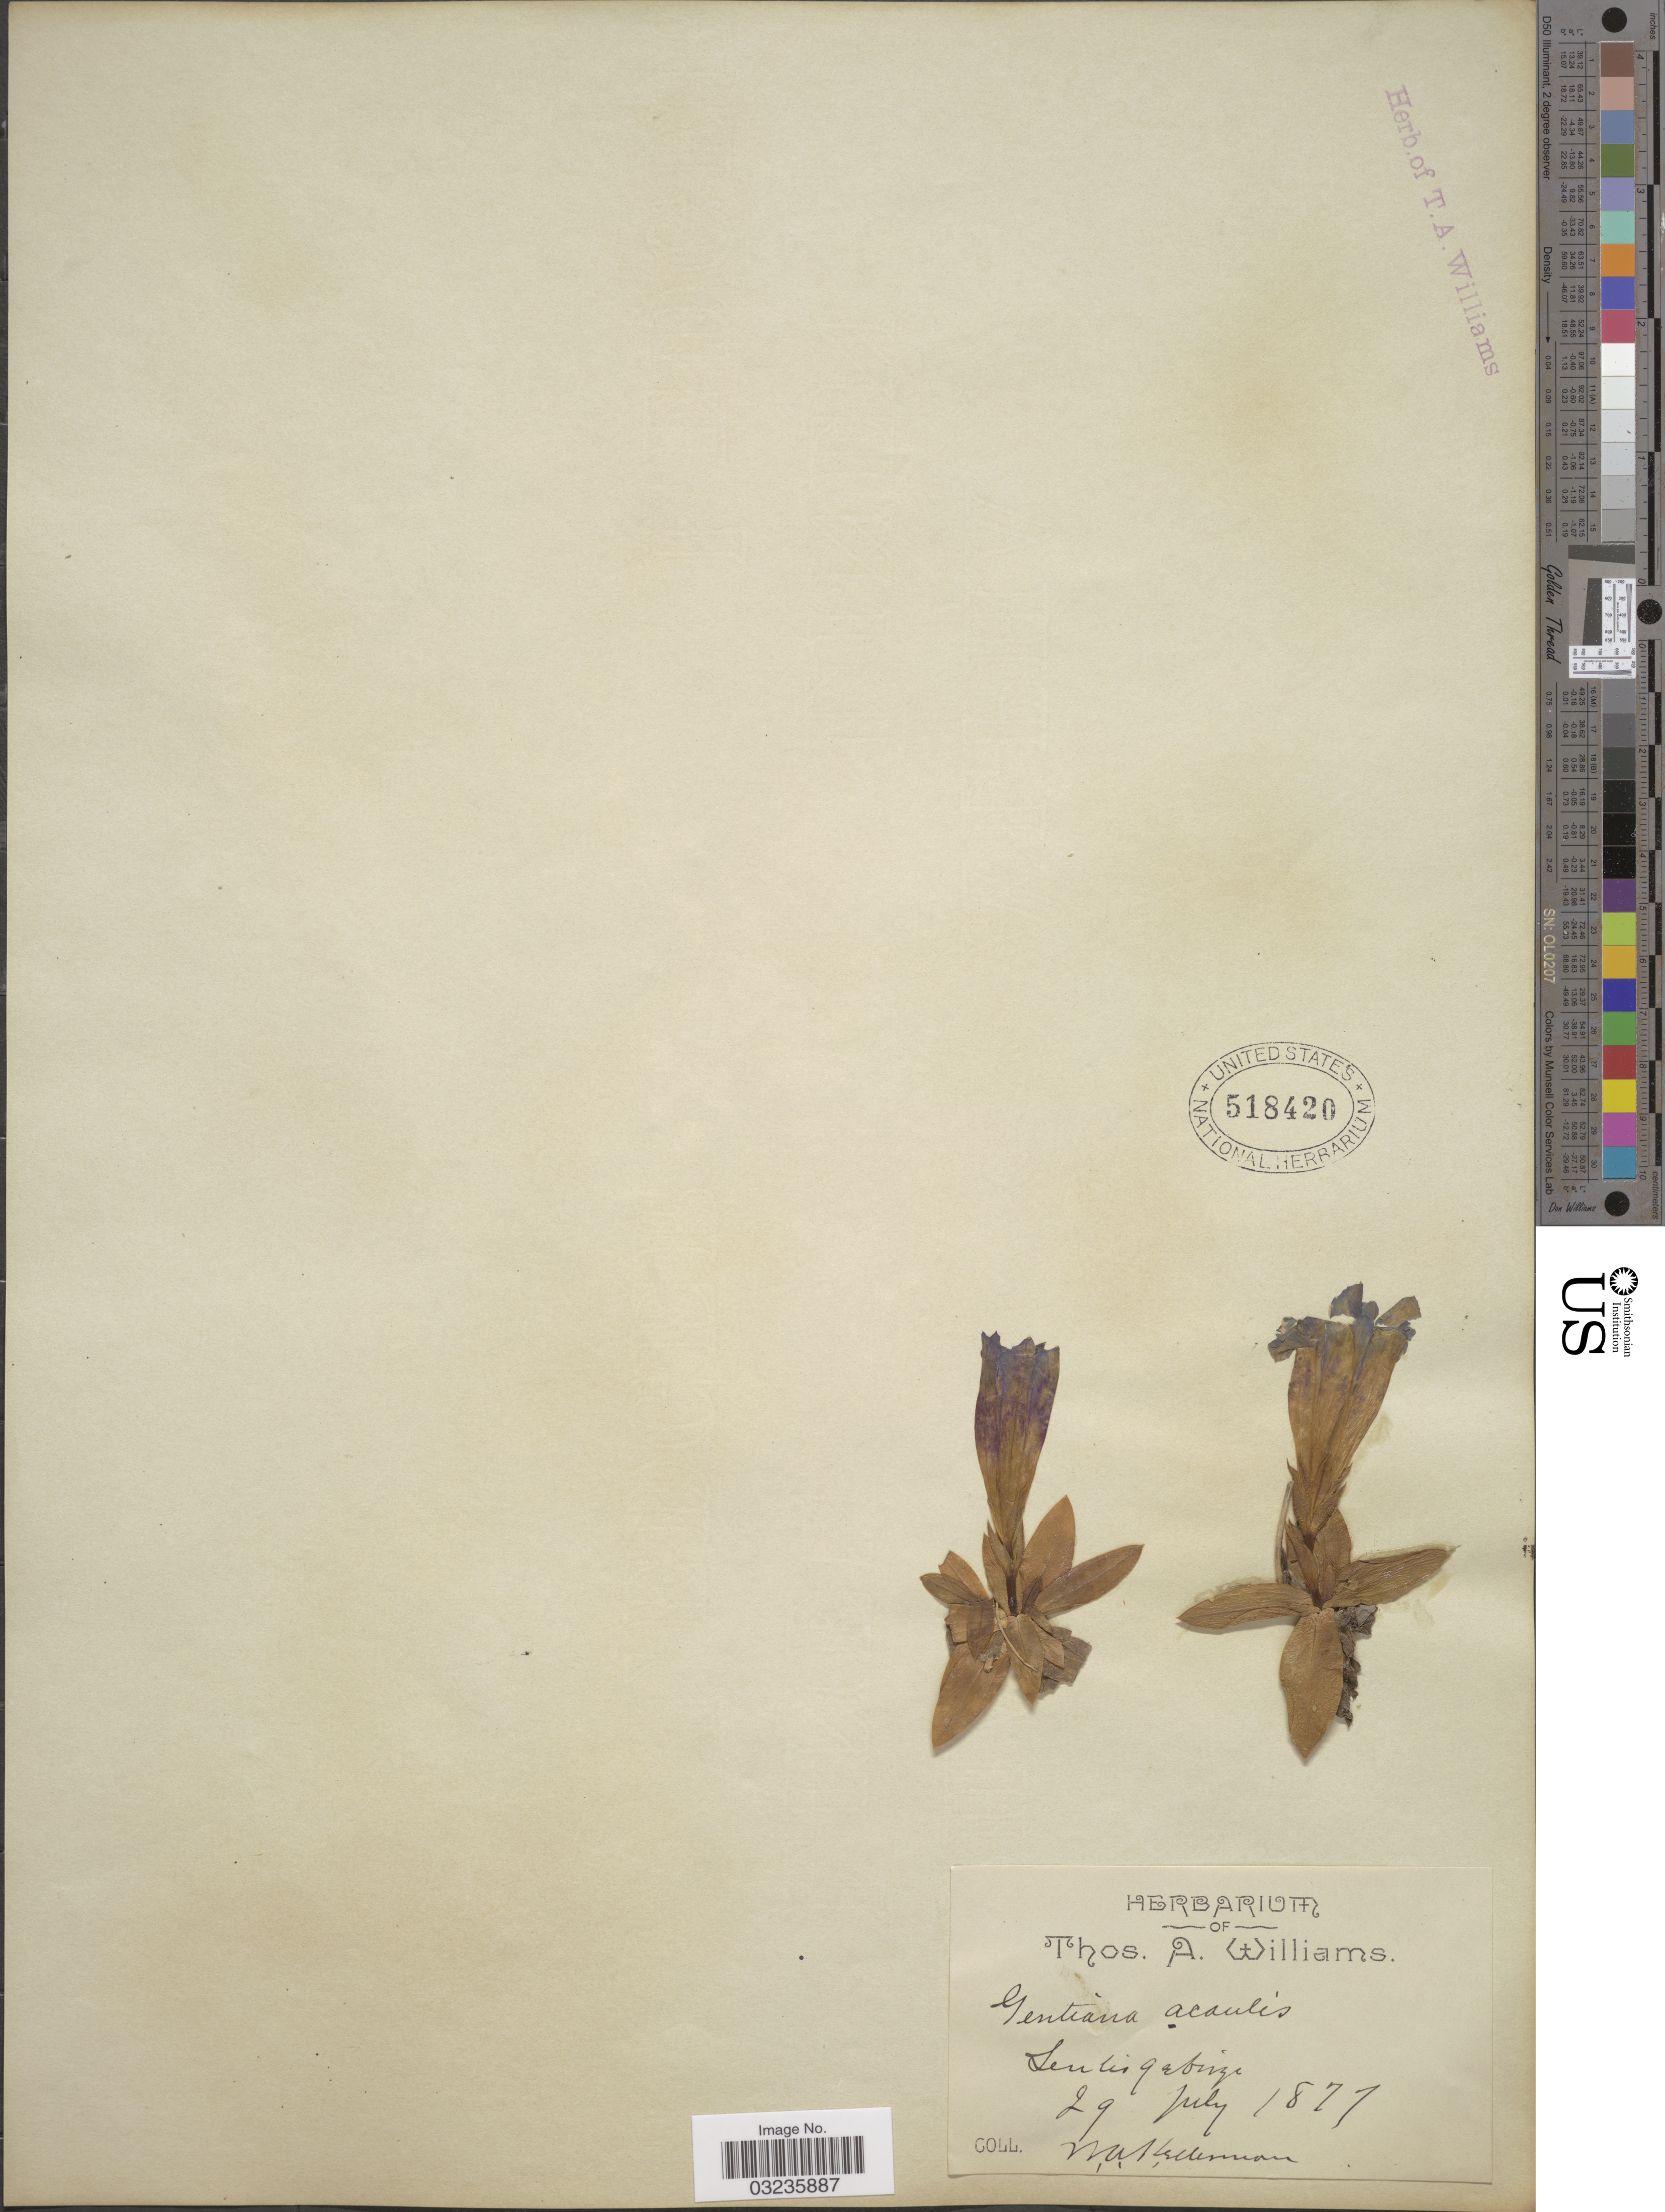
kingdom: Plantae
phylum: Tracheophyta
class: Magnoliopsida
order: Gentianales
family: Gentianaceae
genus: Gentiana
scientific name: Gentiana acaulis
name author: L.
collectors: W. Kellerman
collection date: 1877-07-29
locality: Lenlisgebirge. [interpreted]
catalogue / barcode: US 518420